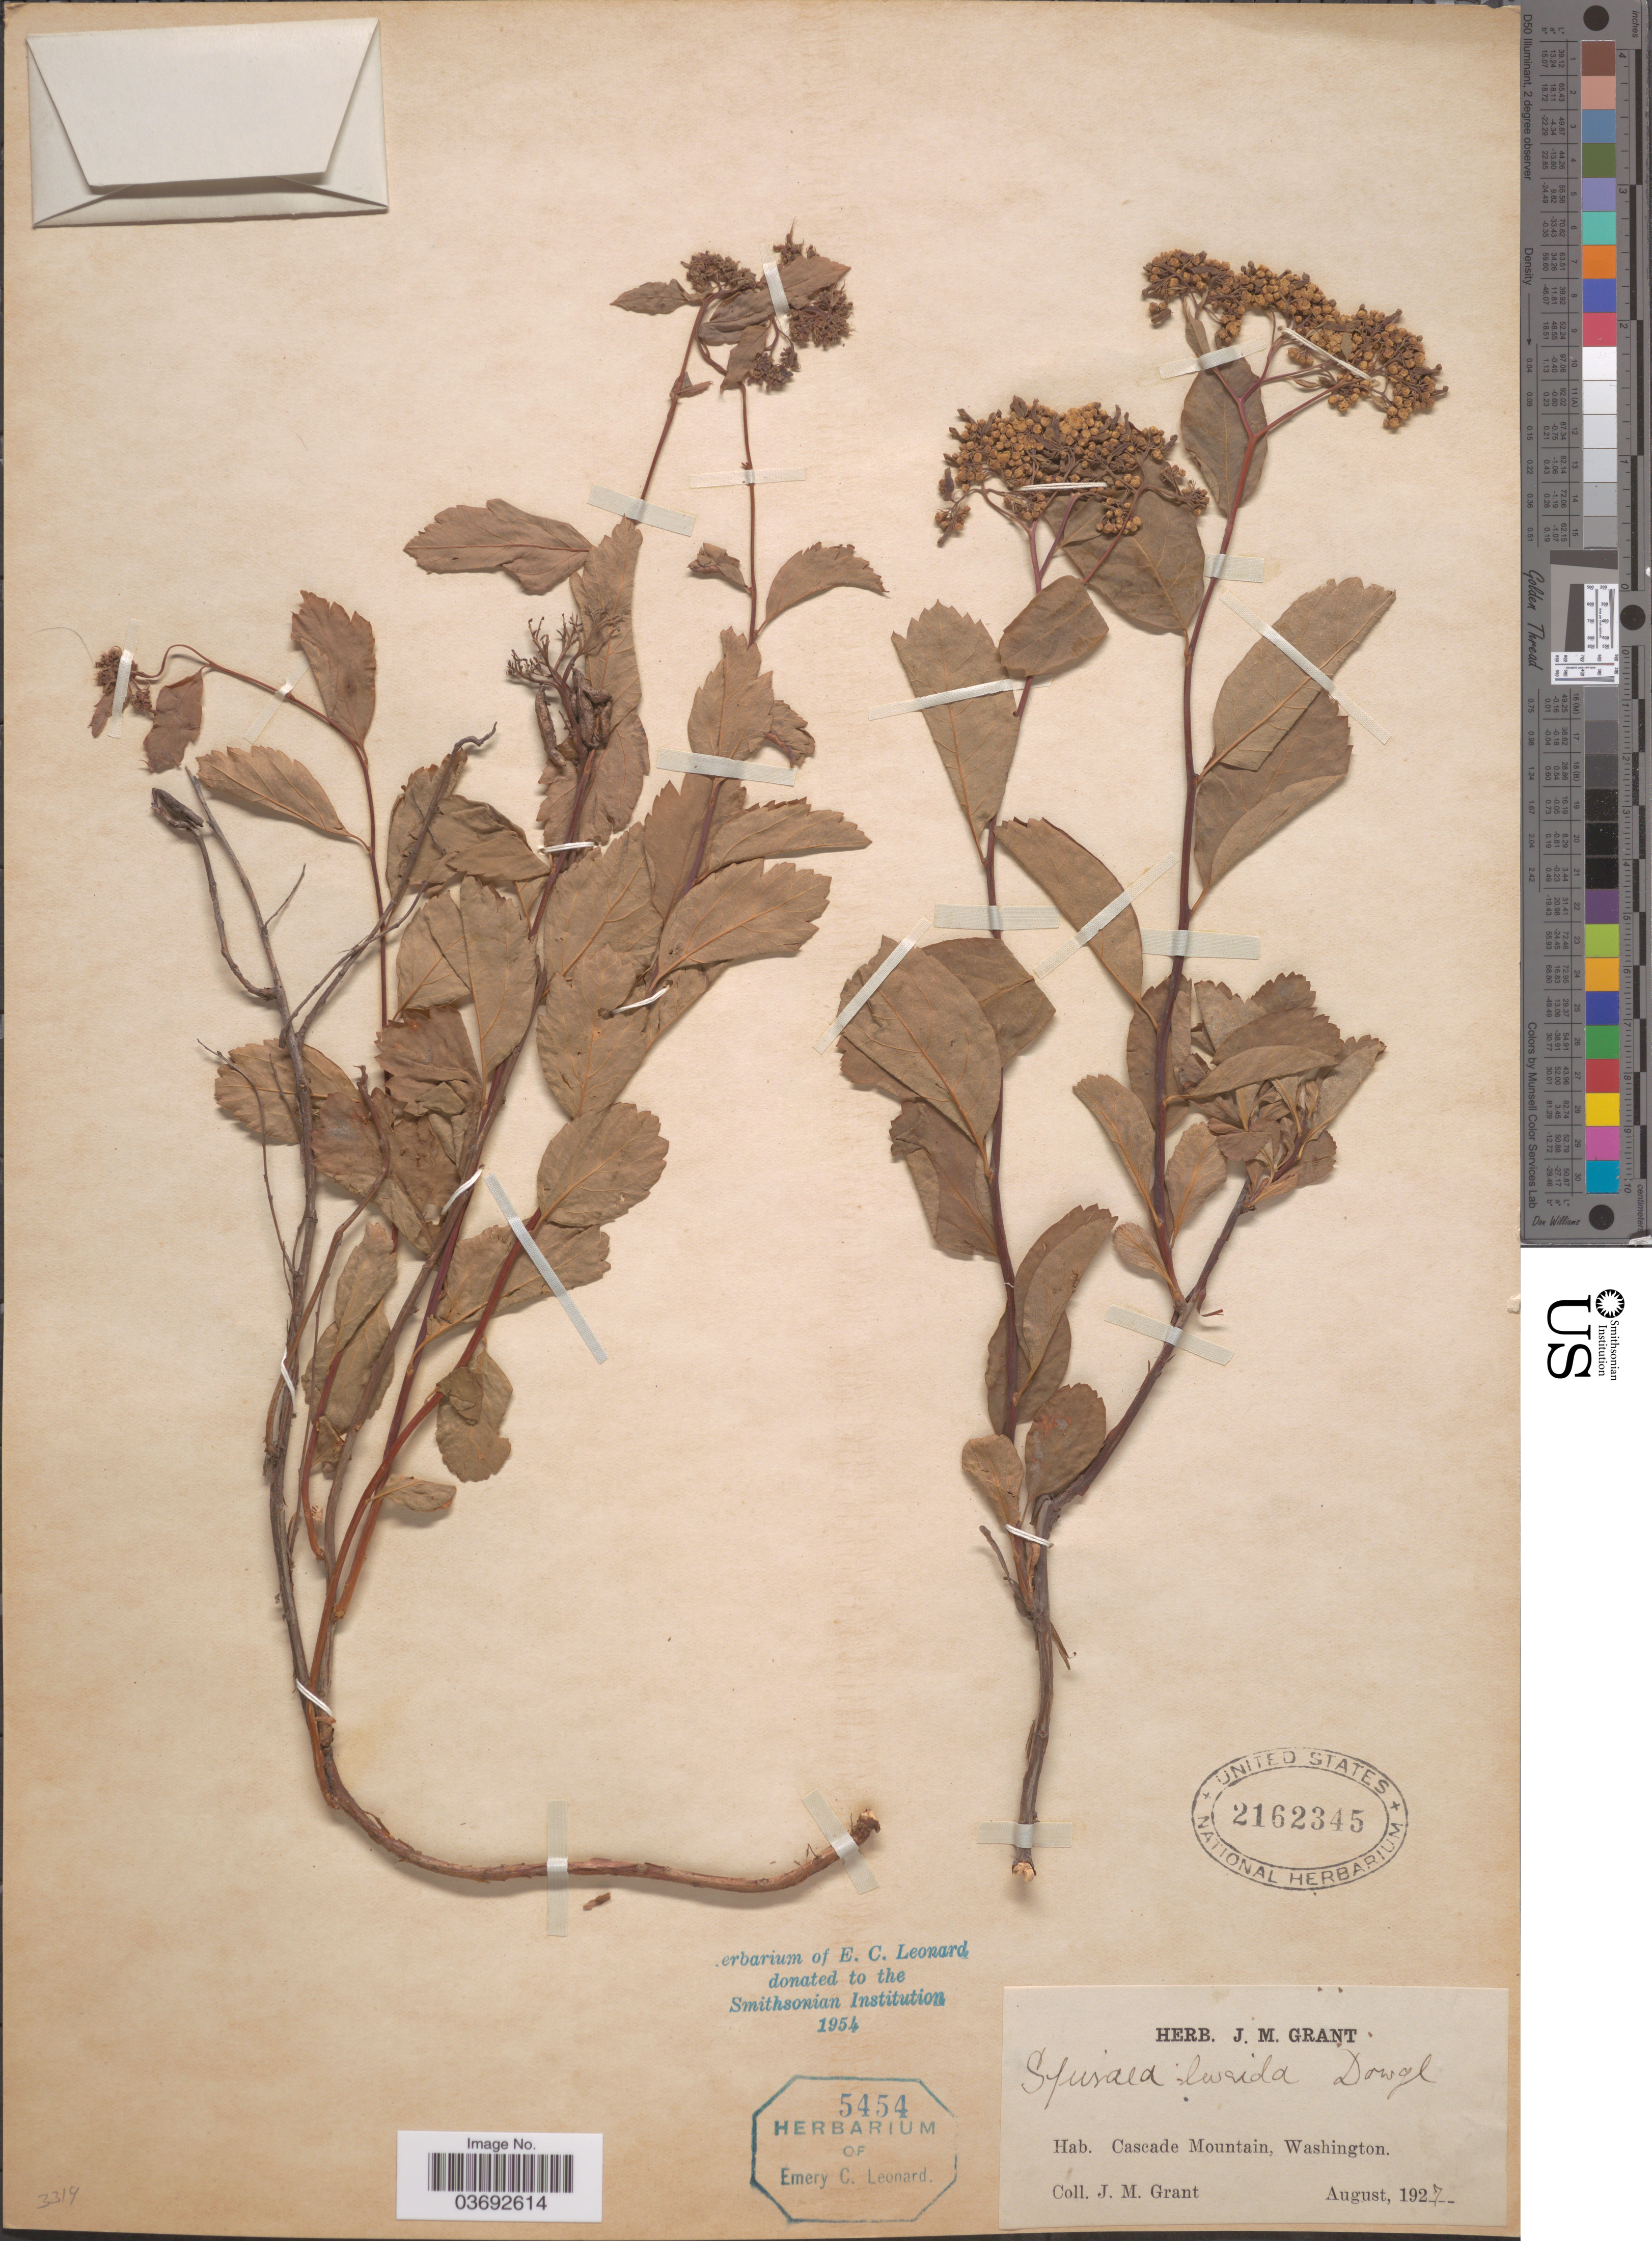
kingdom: Plantae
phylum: Tracheophyta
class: Magnoliopsida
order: Rosales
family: Rosaceae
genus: Spiraea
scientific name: Spiraea lucida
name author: Douglas ex Greene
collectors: J. M. Grant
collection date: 1927-08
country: United States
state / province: Washington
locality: Cascade Mountain.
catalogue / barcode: US 2162345